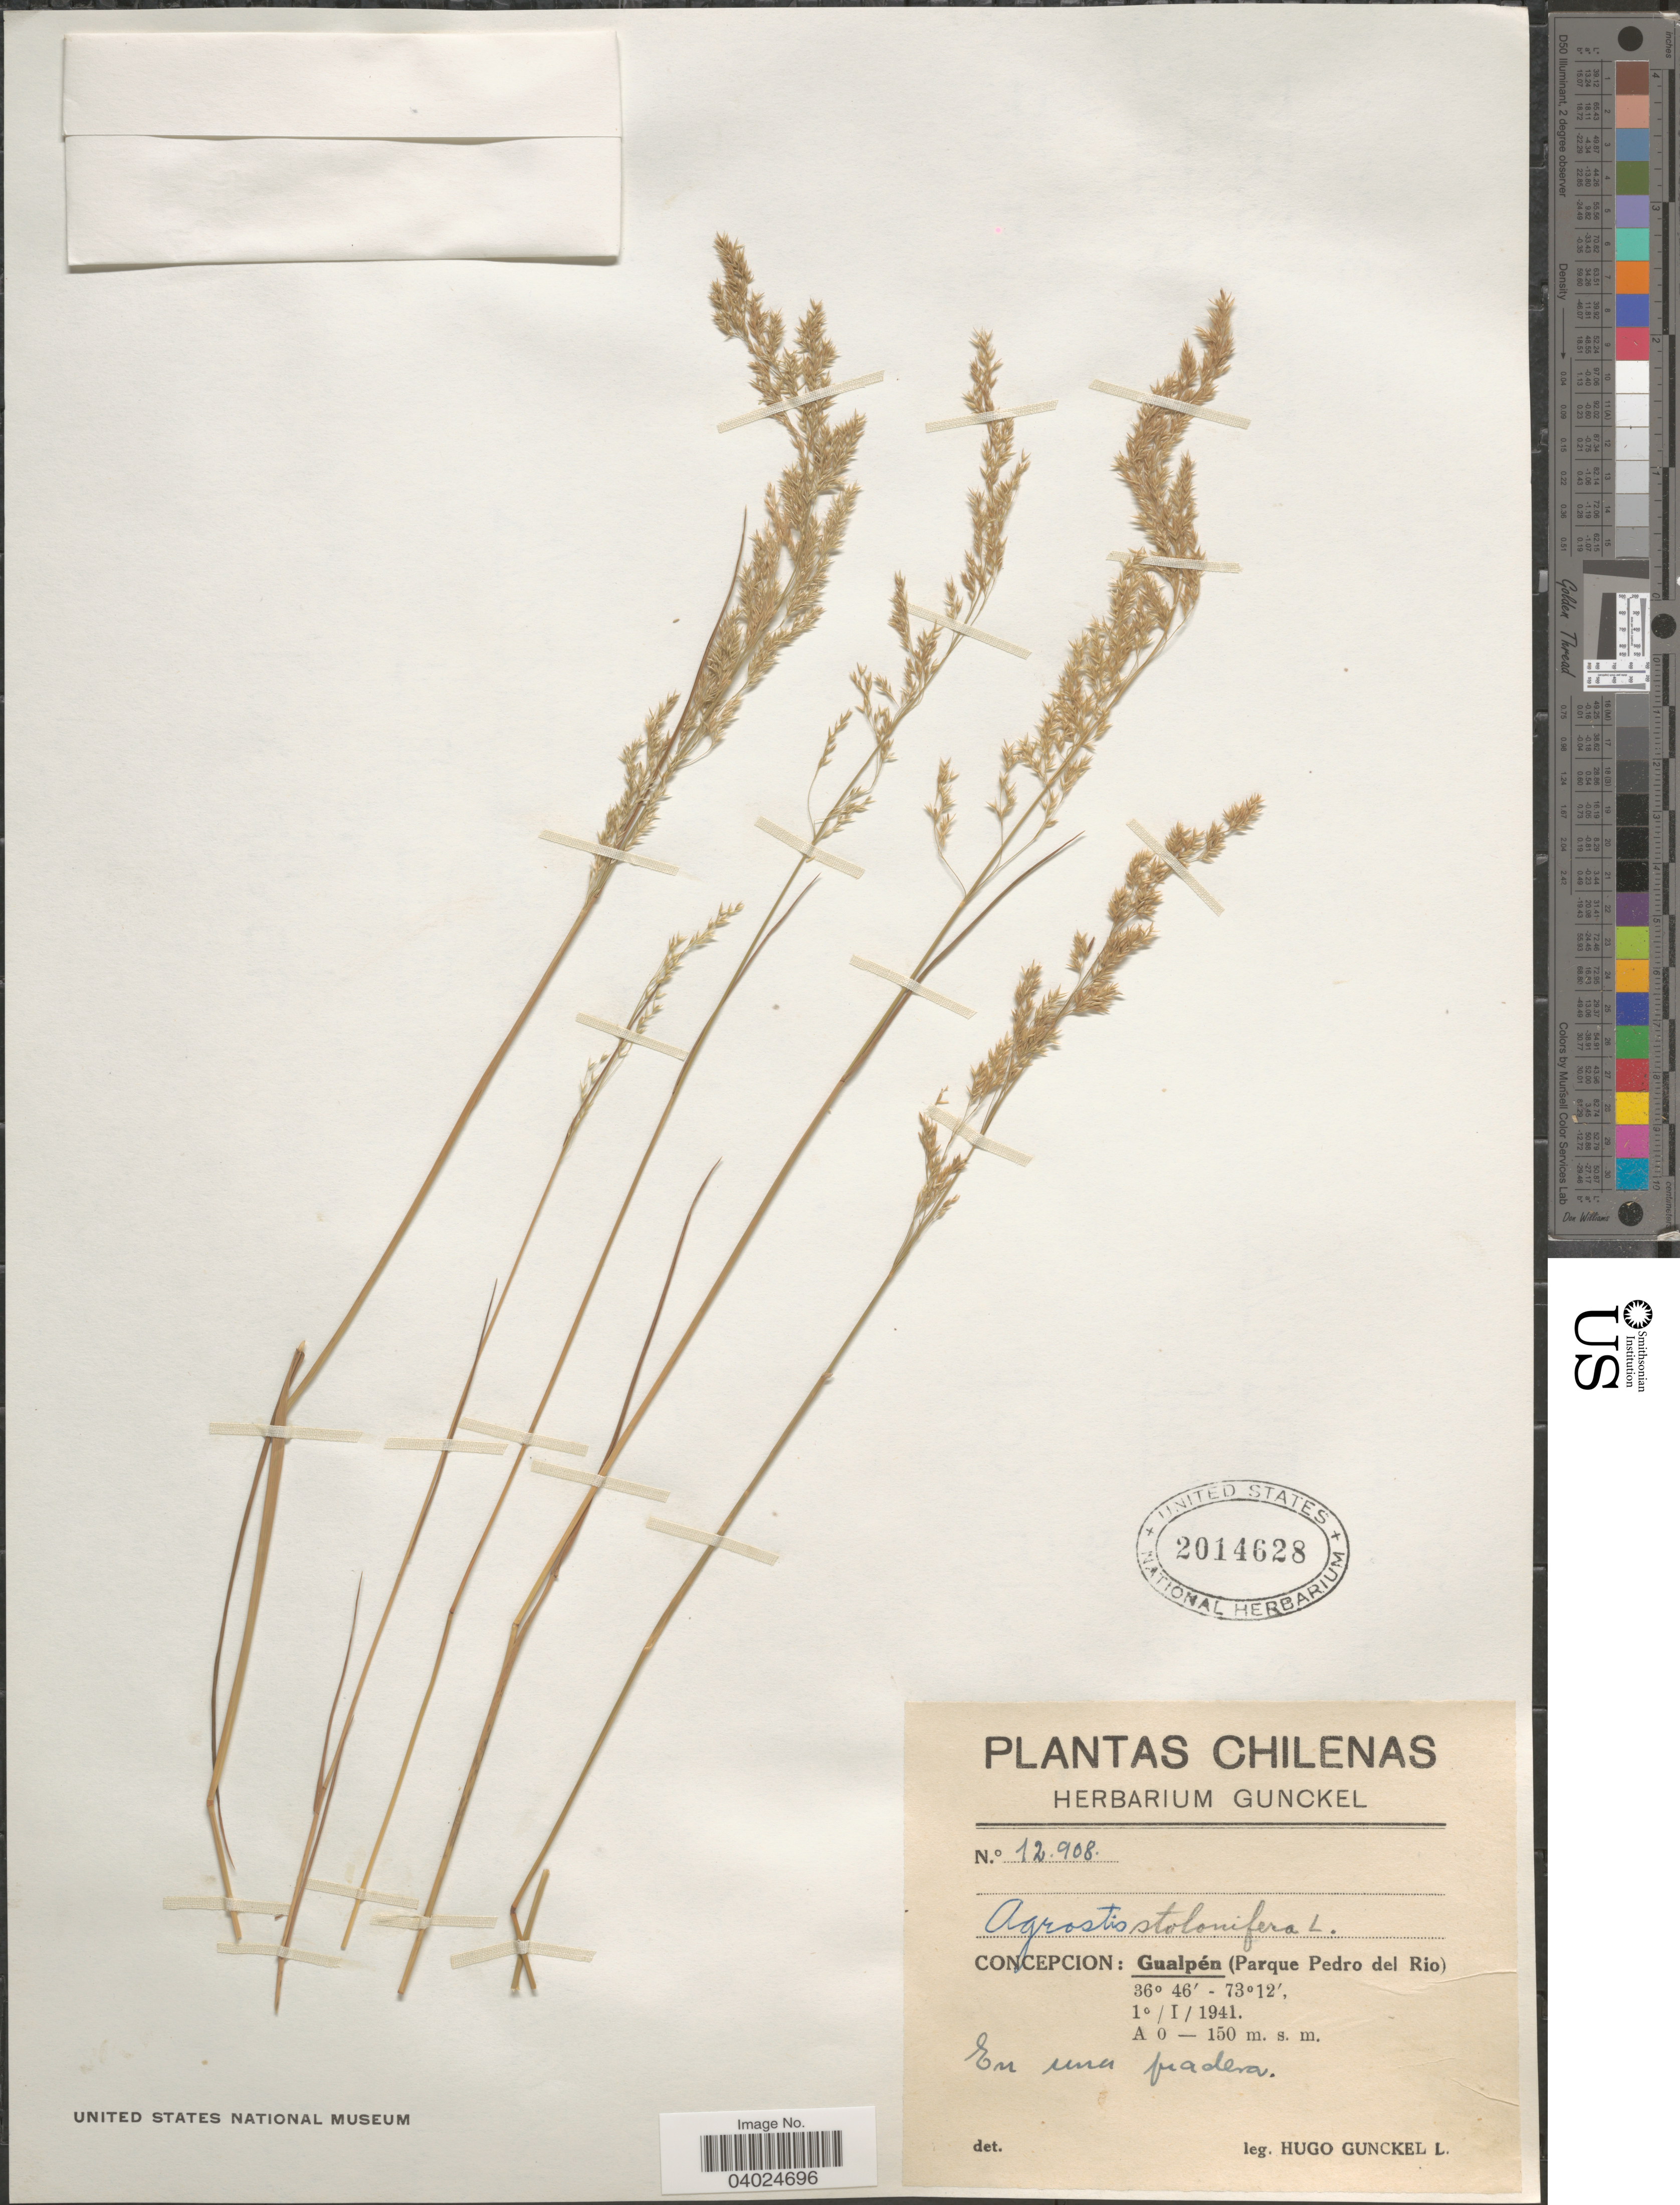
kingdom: Plantae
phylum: Tracheophyta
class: Liliopsida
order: Poales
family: Poaceae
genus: Agrostis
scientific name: Agrostis stolonifera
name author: L.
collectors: H. Gunckel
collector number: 12908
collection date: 1941-01-10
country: Chile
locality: Concepcion: Gualpén (Parque Pedro del Rio).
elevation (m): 0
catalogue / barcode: US 2014628